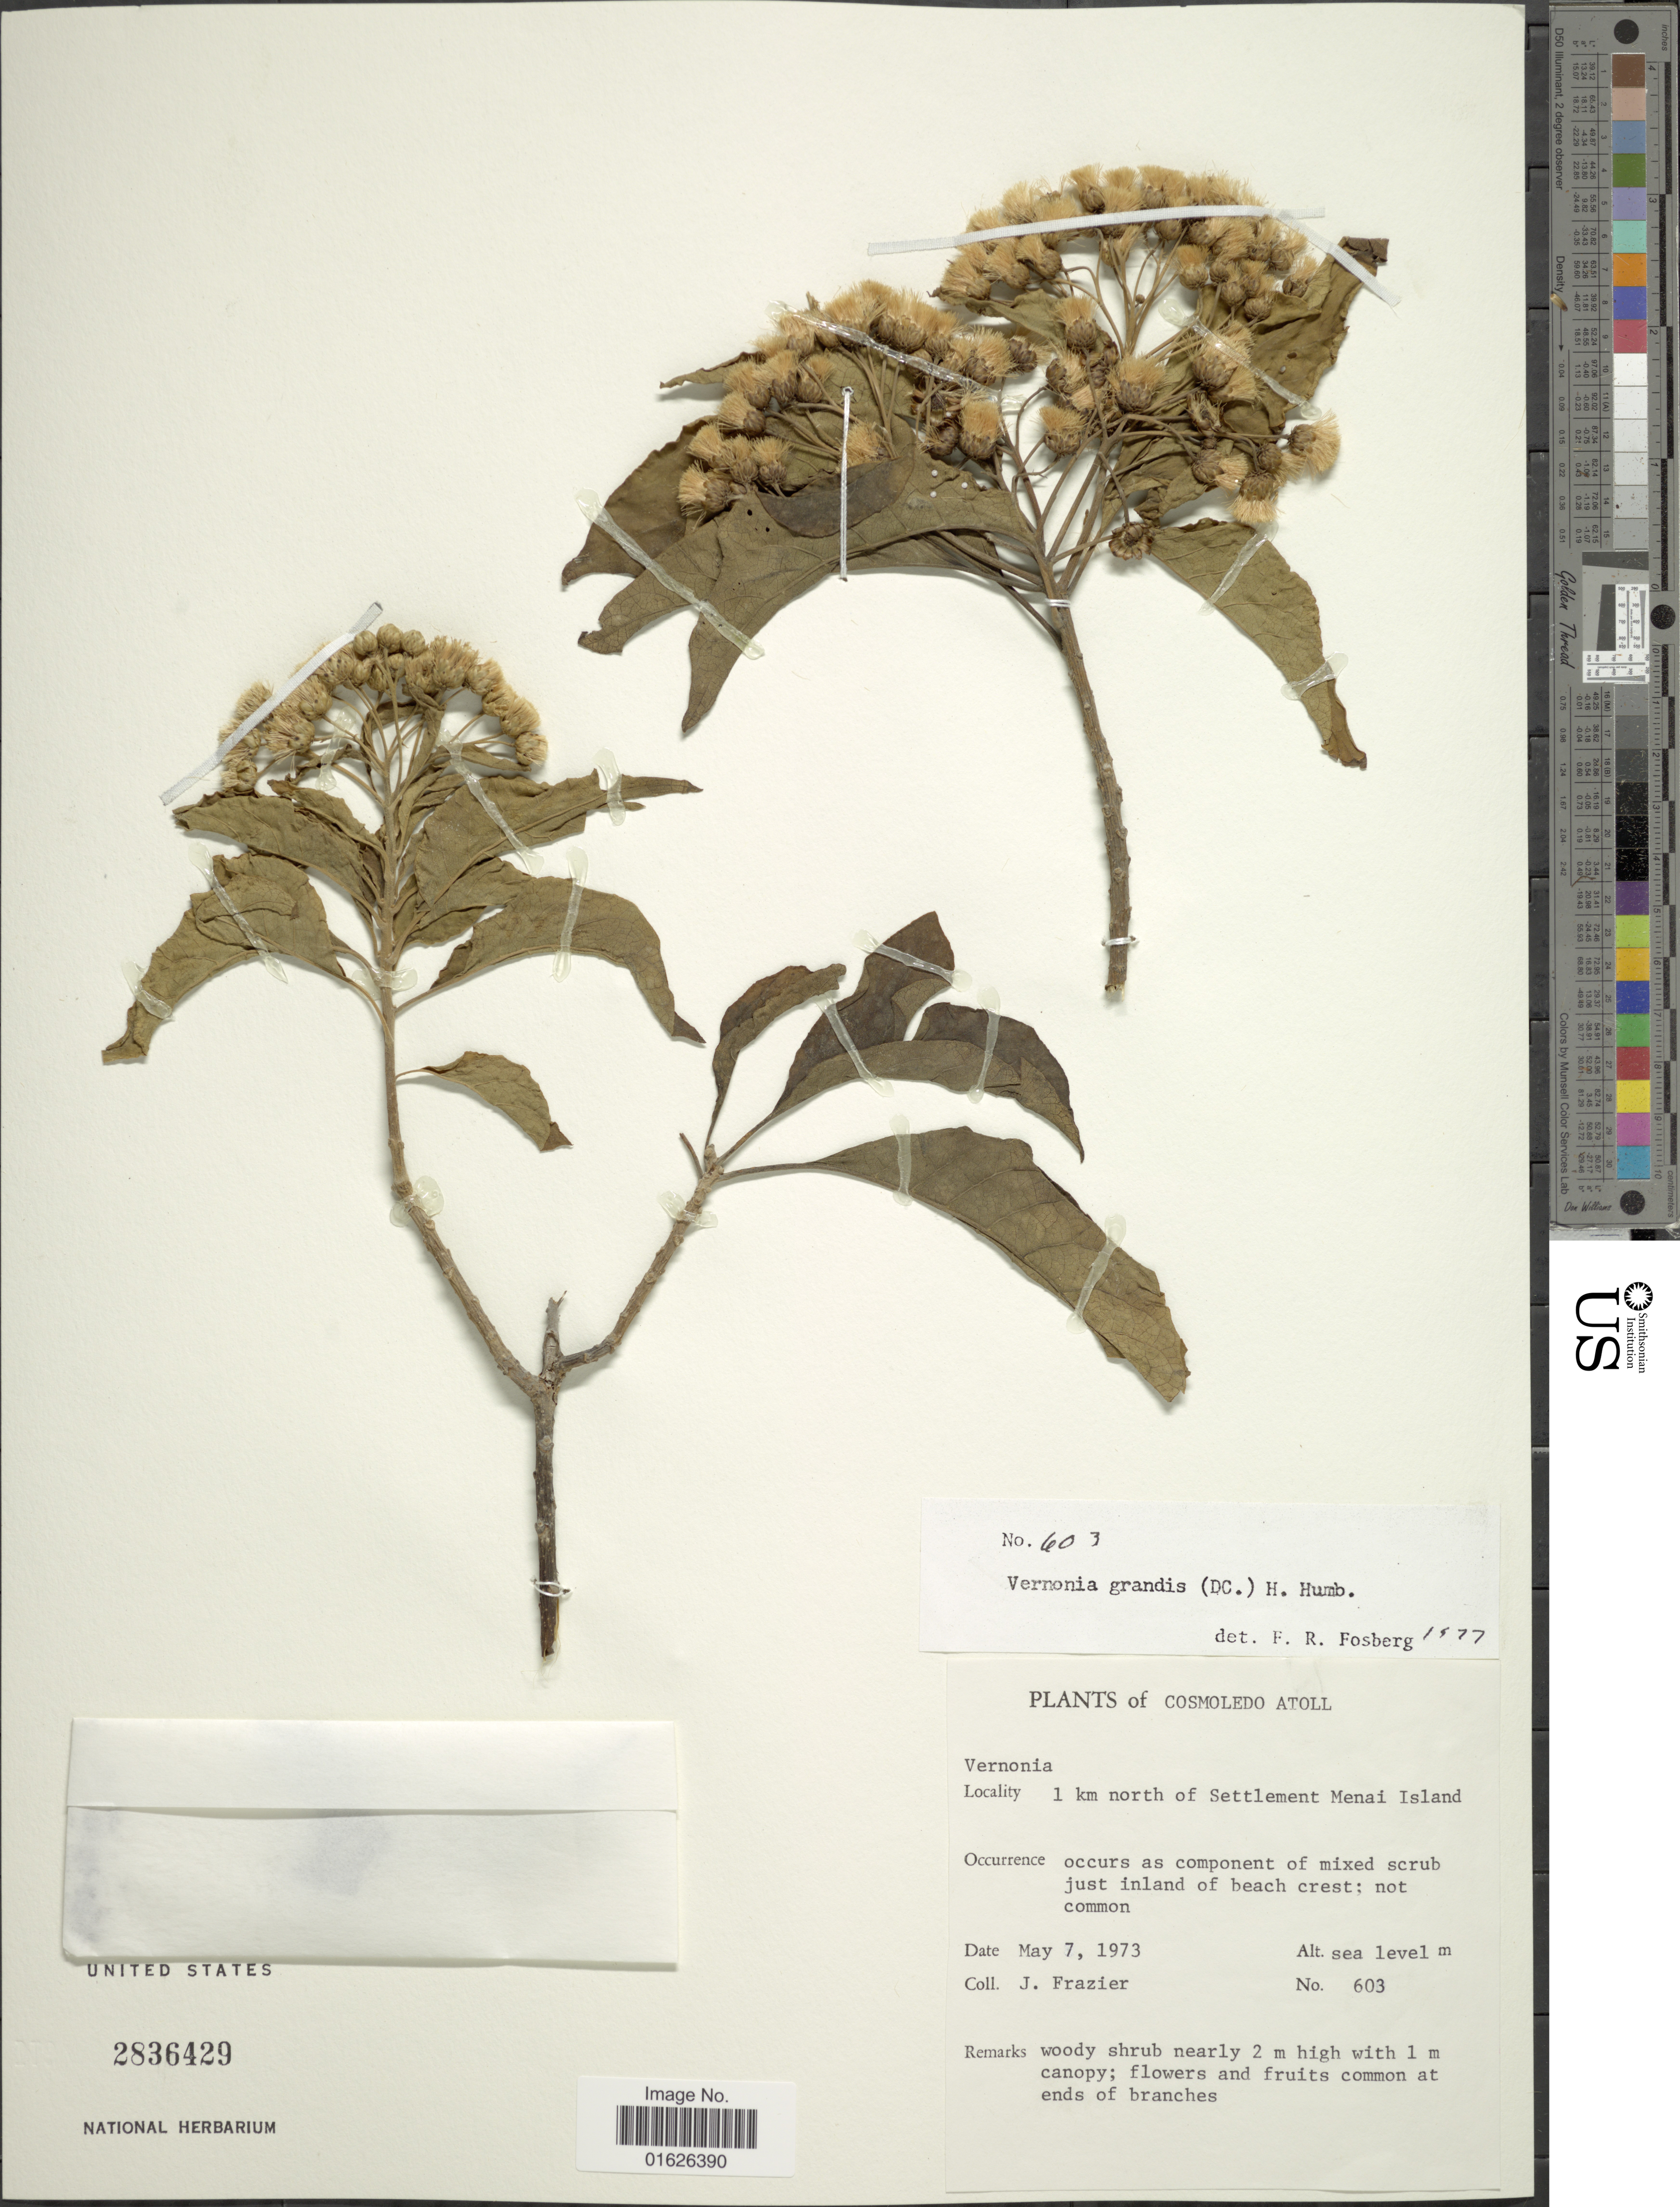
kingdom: Plantae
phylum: Tracheophyta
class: Magnoliopsida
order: Asterales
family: Asteraceae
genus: Gymnanthemum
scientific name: Gymnanthemum coloratum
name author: (Willd.) H. Rob. & B. Kahn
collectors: J. Frazier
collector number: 603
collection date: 1973-05-07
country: Seychelles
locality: Cosmoledo Atoll, 1 km north of settlement Menai Island.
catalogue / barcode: US 2836429